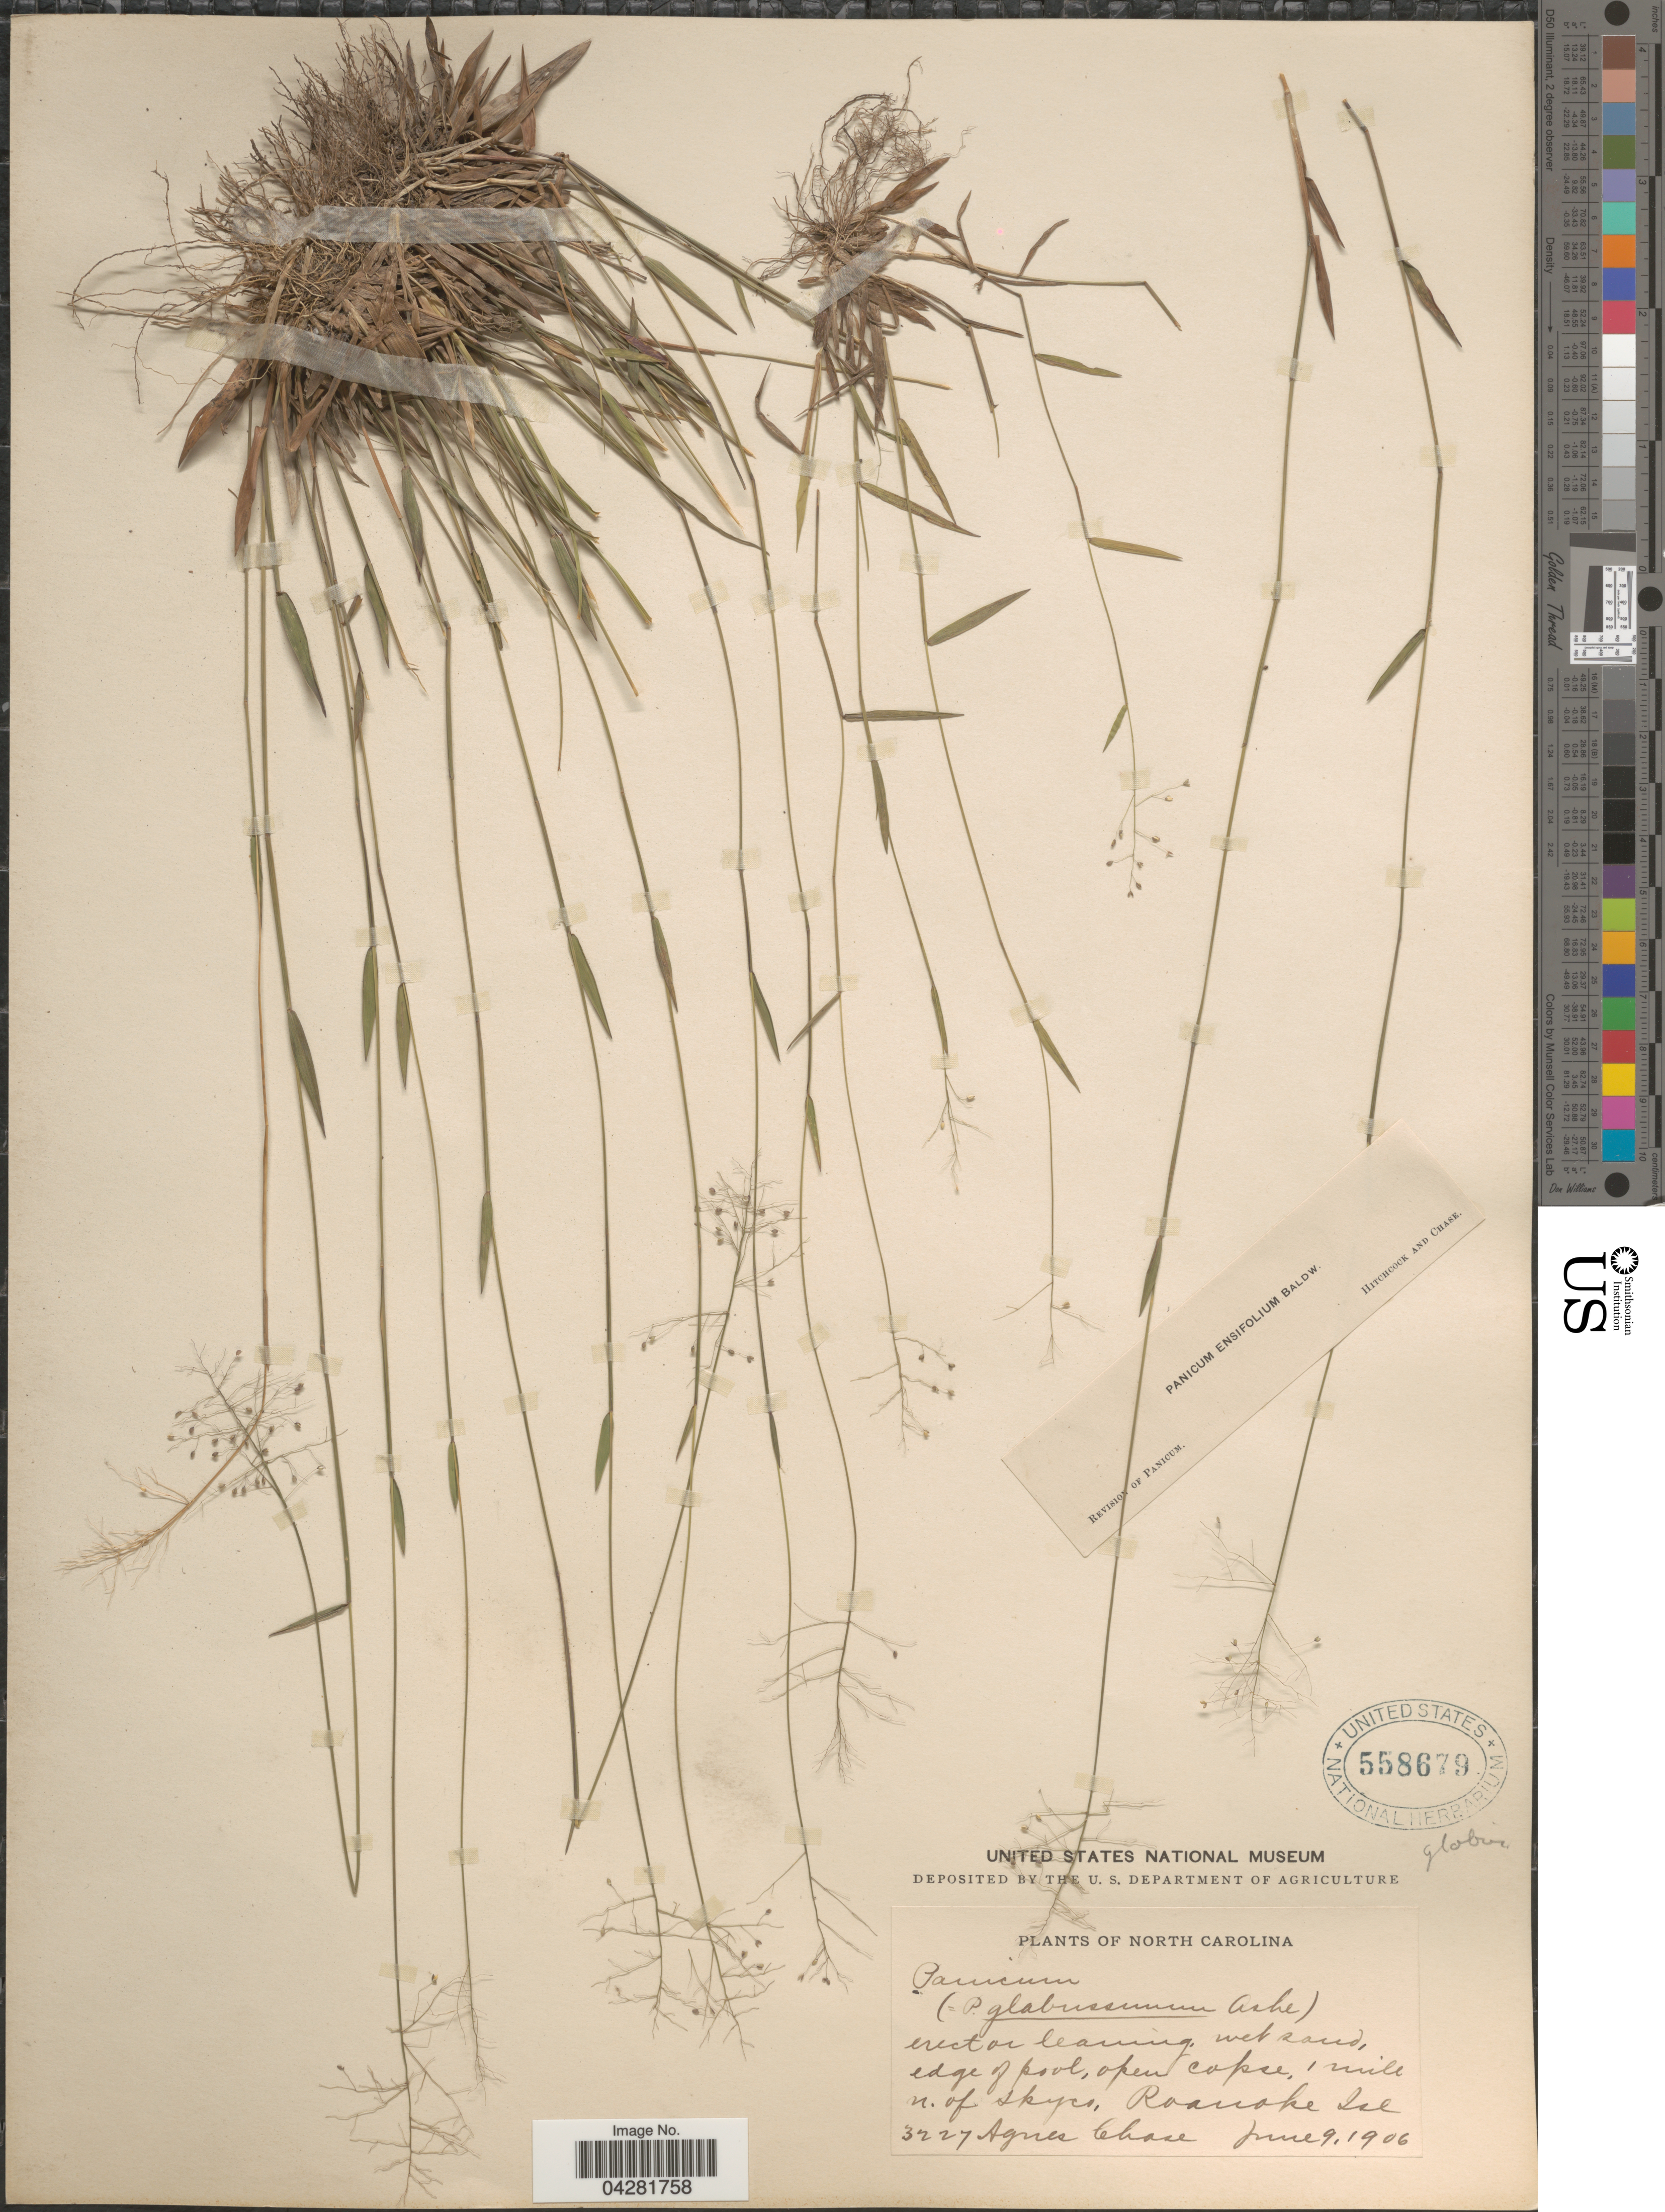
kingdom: Plantae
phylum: Tracheophyta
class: Liliopsida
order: Poales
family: Poaceae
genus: Dichanthelium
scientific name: Dichanthelium ensifolium var. ensifolium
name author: (Baldwin ex Elliot) Gould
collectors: A. Chase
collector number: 3227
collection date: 1906-06-09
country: United States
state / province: North Carolina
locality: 1 mile n. of Skyco, Roanake Isl.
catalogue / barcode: US 558679